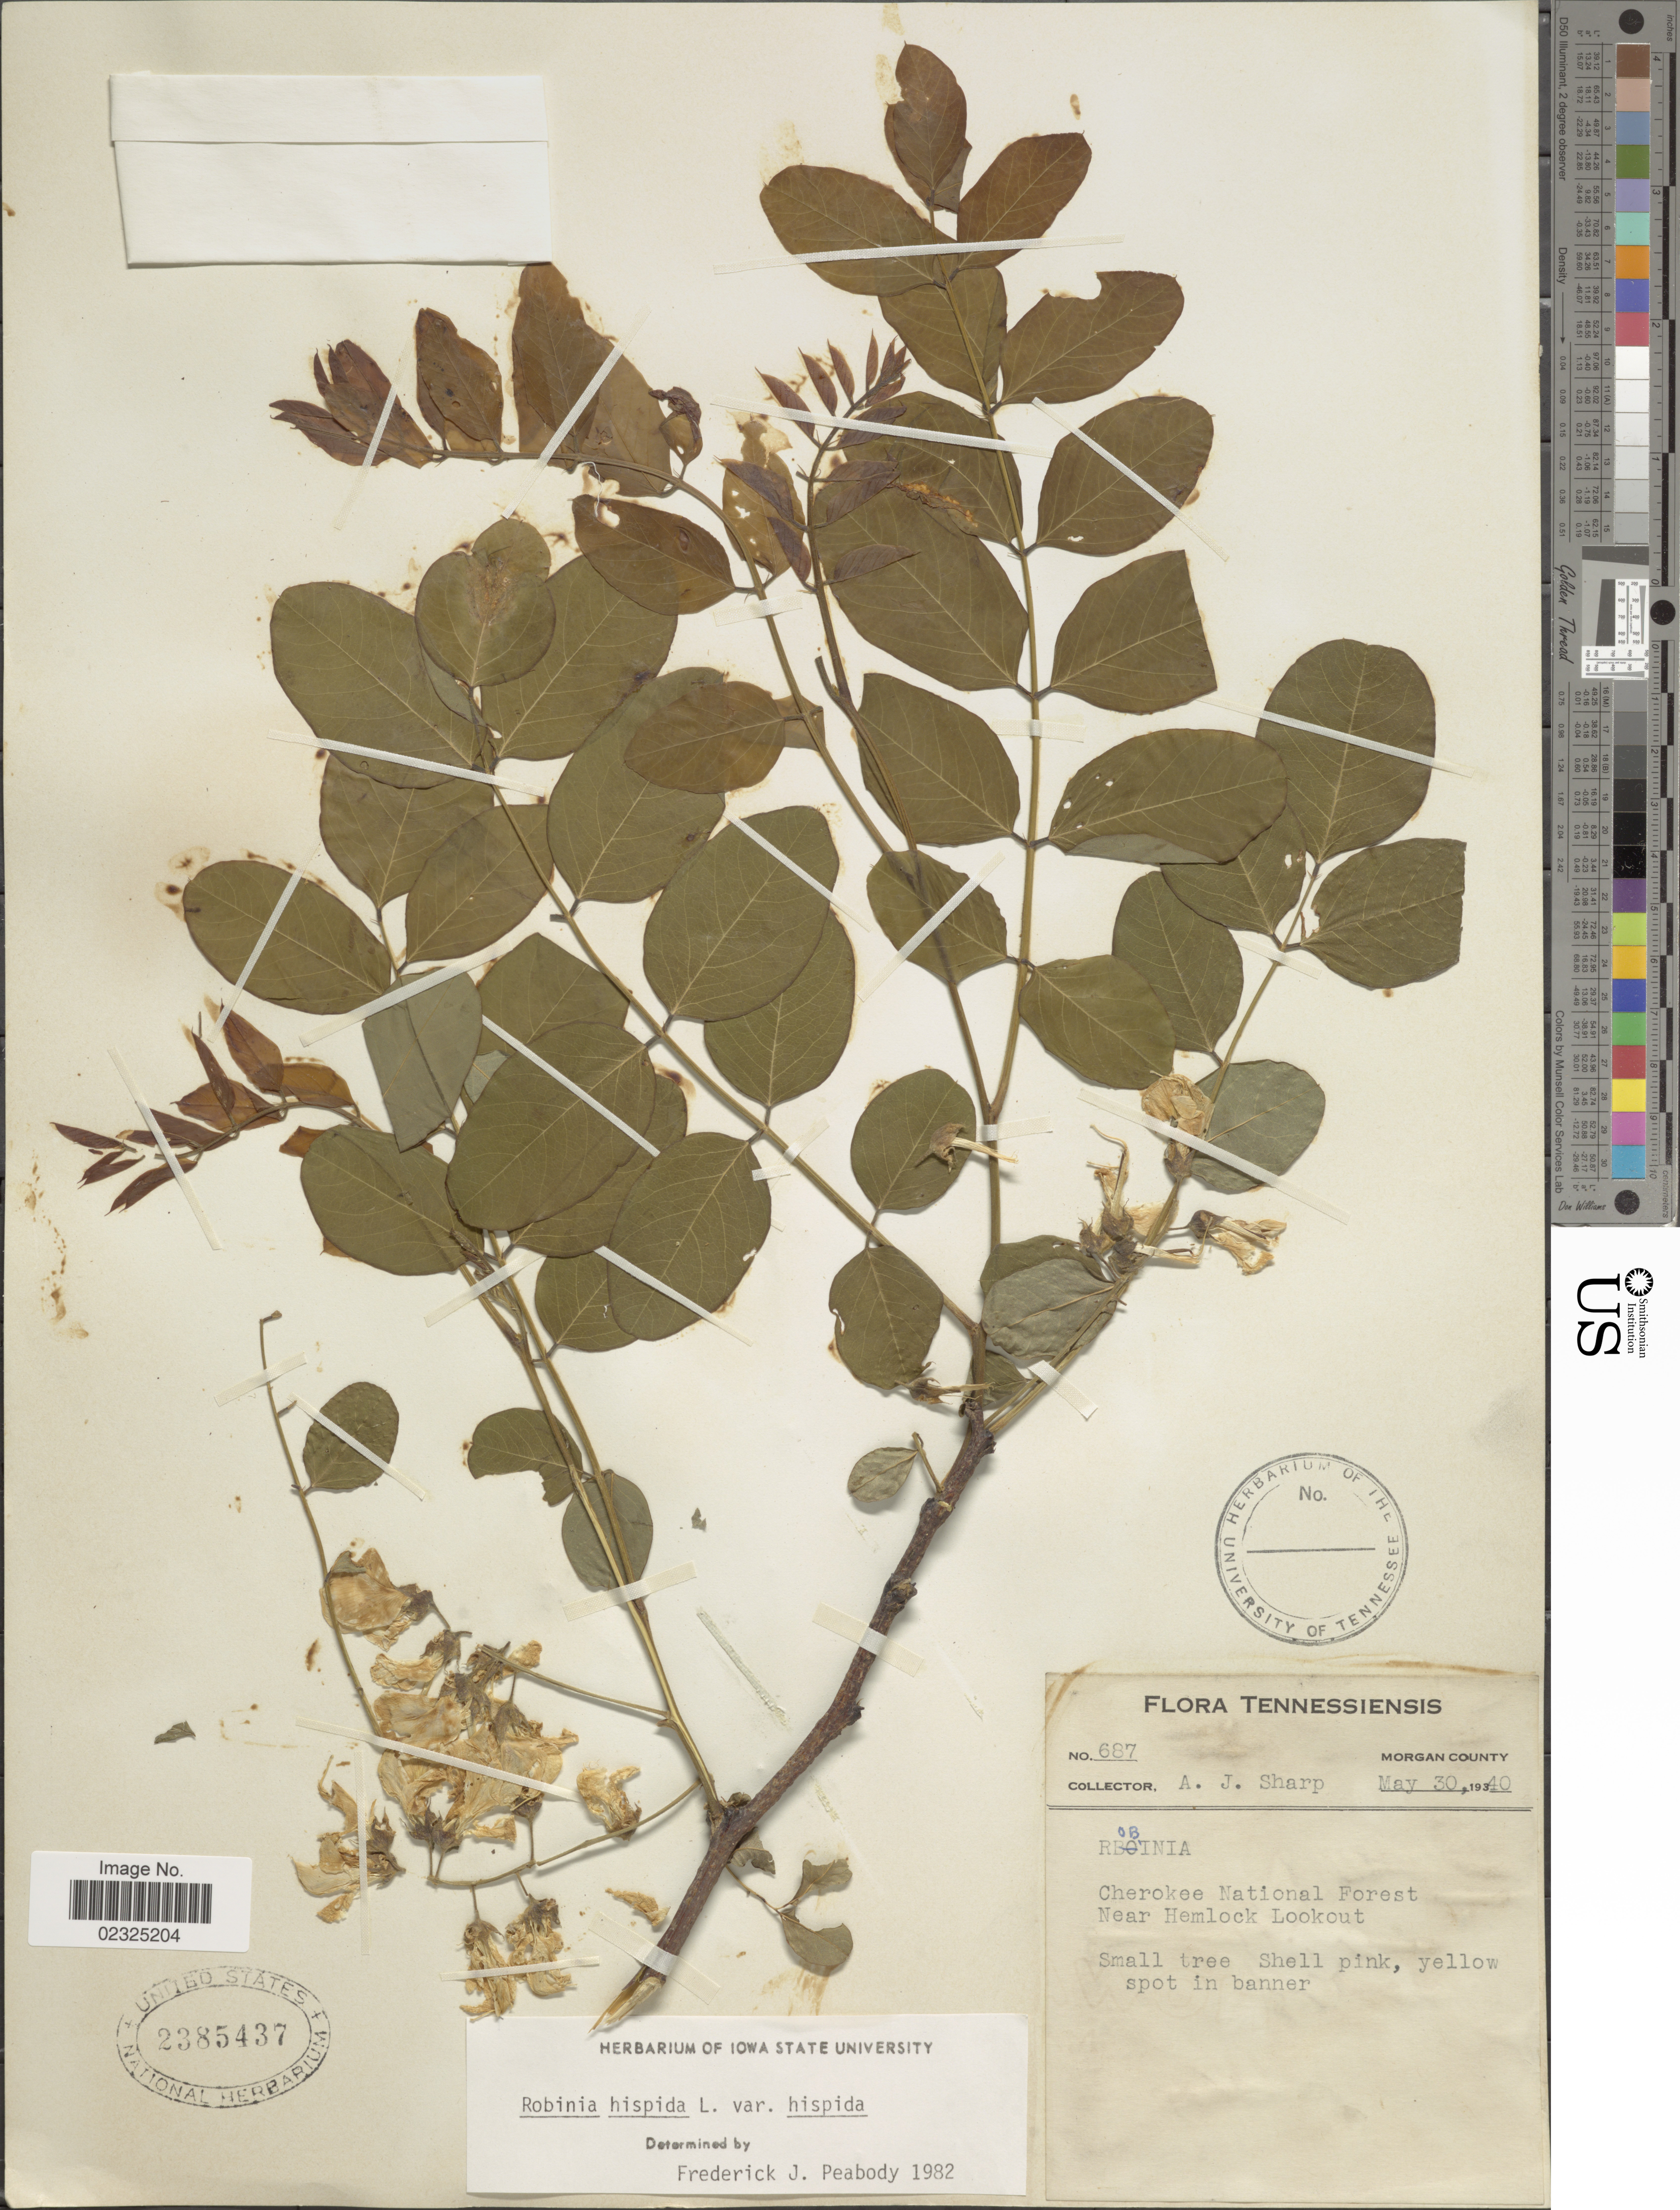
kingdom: Plantae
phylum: Tracheophyta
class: Magnoliopsida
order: Fabales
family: Fabaceae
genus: Robinia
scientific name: Robinia hispida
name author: L.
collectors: A. J. Sharp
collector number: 687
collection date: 1940-05-30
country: United States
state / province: Tennessee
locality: Morgan County, Cherokee National Forest, near Hemlock Lookout.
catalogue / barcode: US 2385437